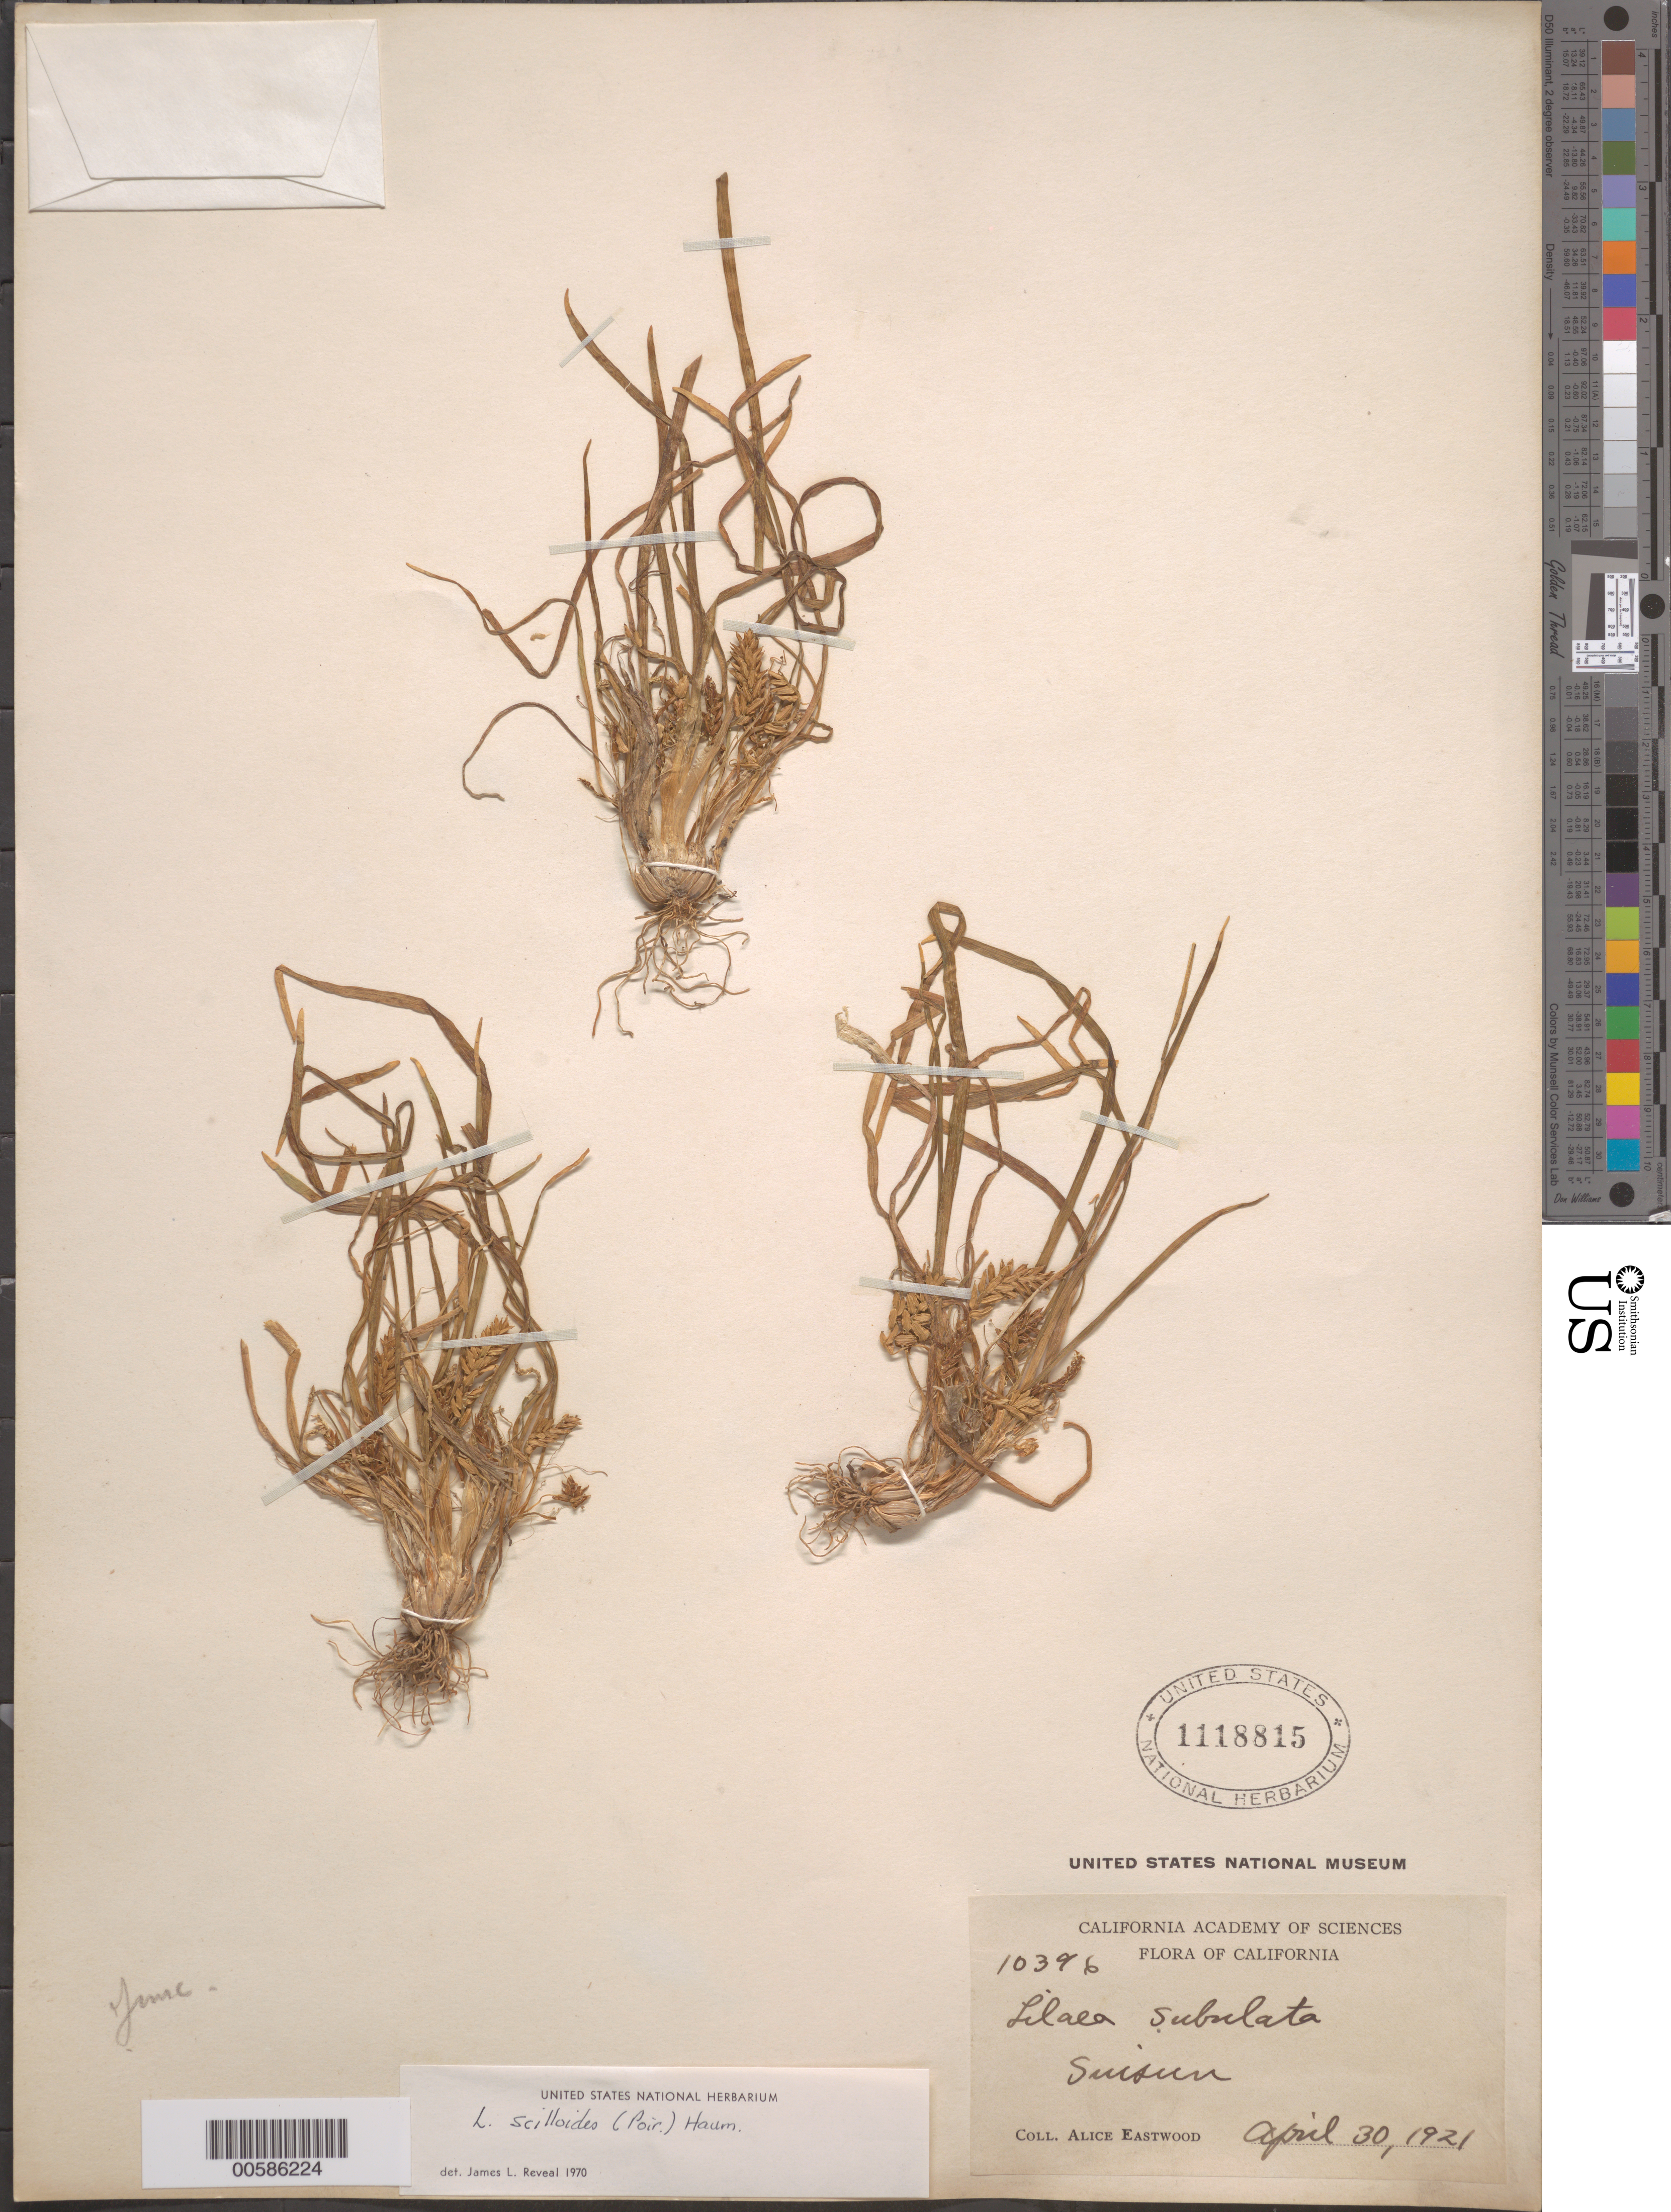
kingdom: Plantae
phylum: Tracheophyta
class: Liliopsida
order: Alismatales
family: Juncaginaceae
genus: Triglochin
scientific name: Triglochin scilloides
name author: (Poir.) Mering & Kadereit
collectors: A. Eastwood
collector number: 10396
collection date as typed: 30 Apr 1921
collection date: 1921-04-30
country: United States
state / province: California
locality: Suisun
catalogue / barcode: US 118815